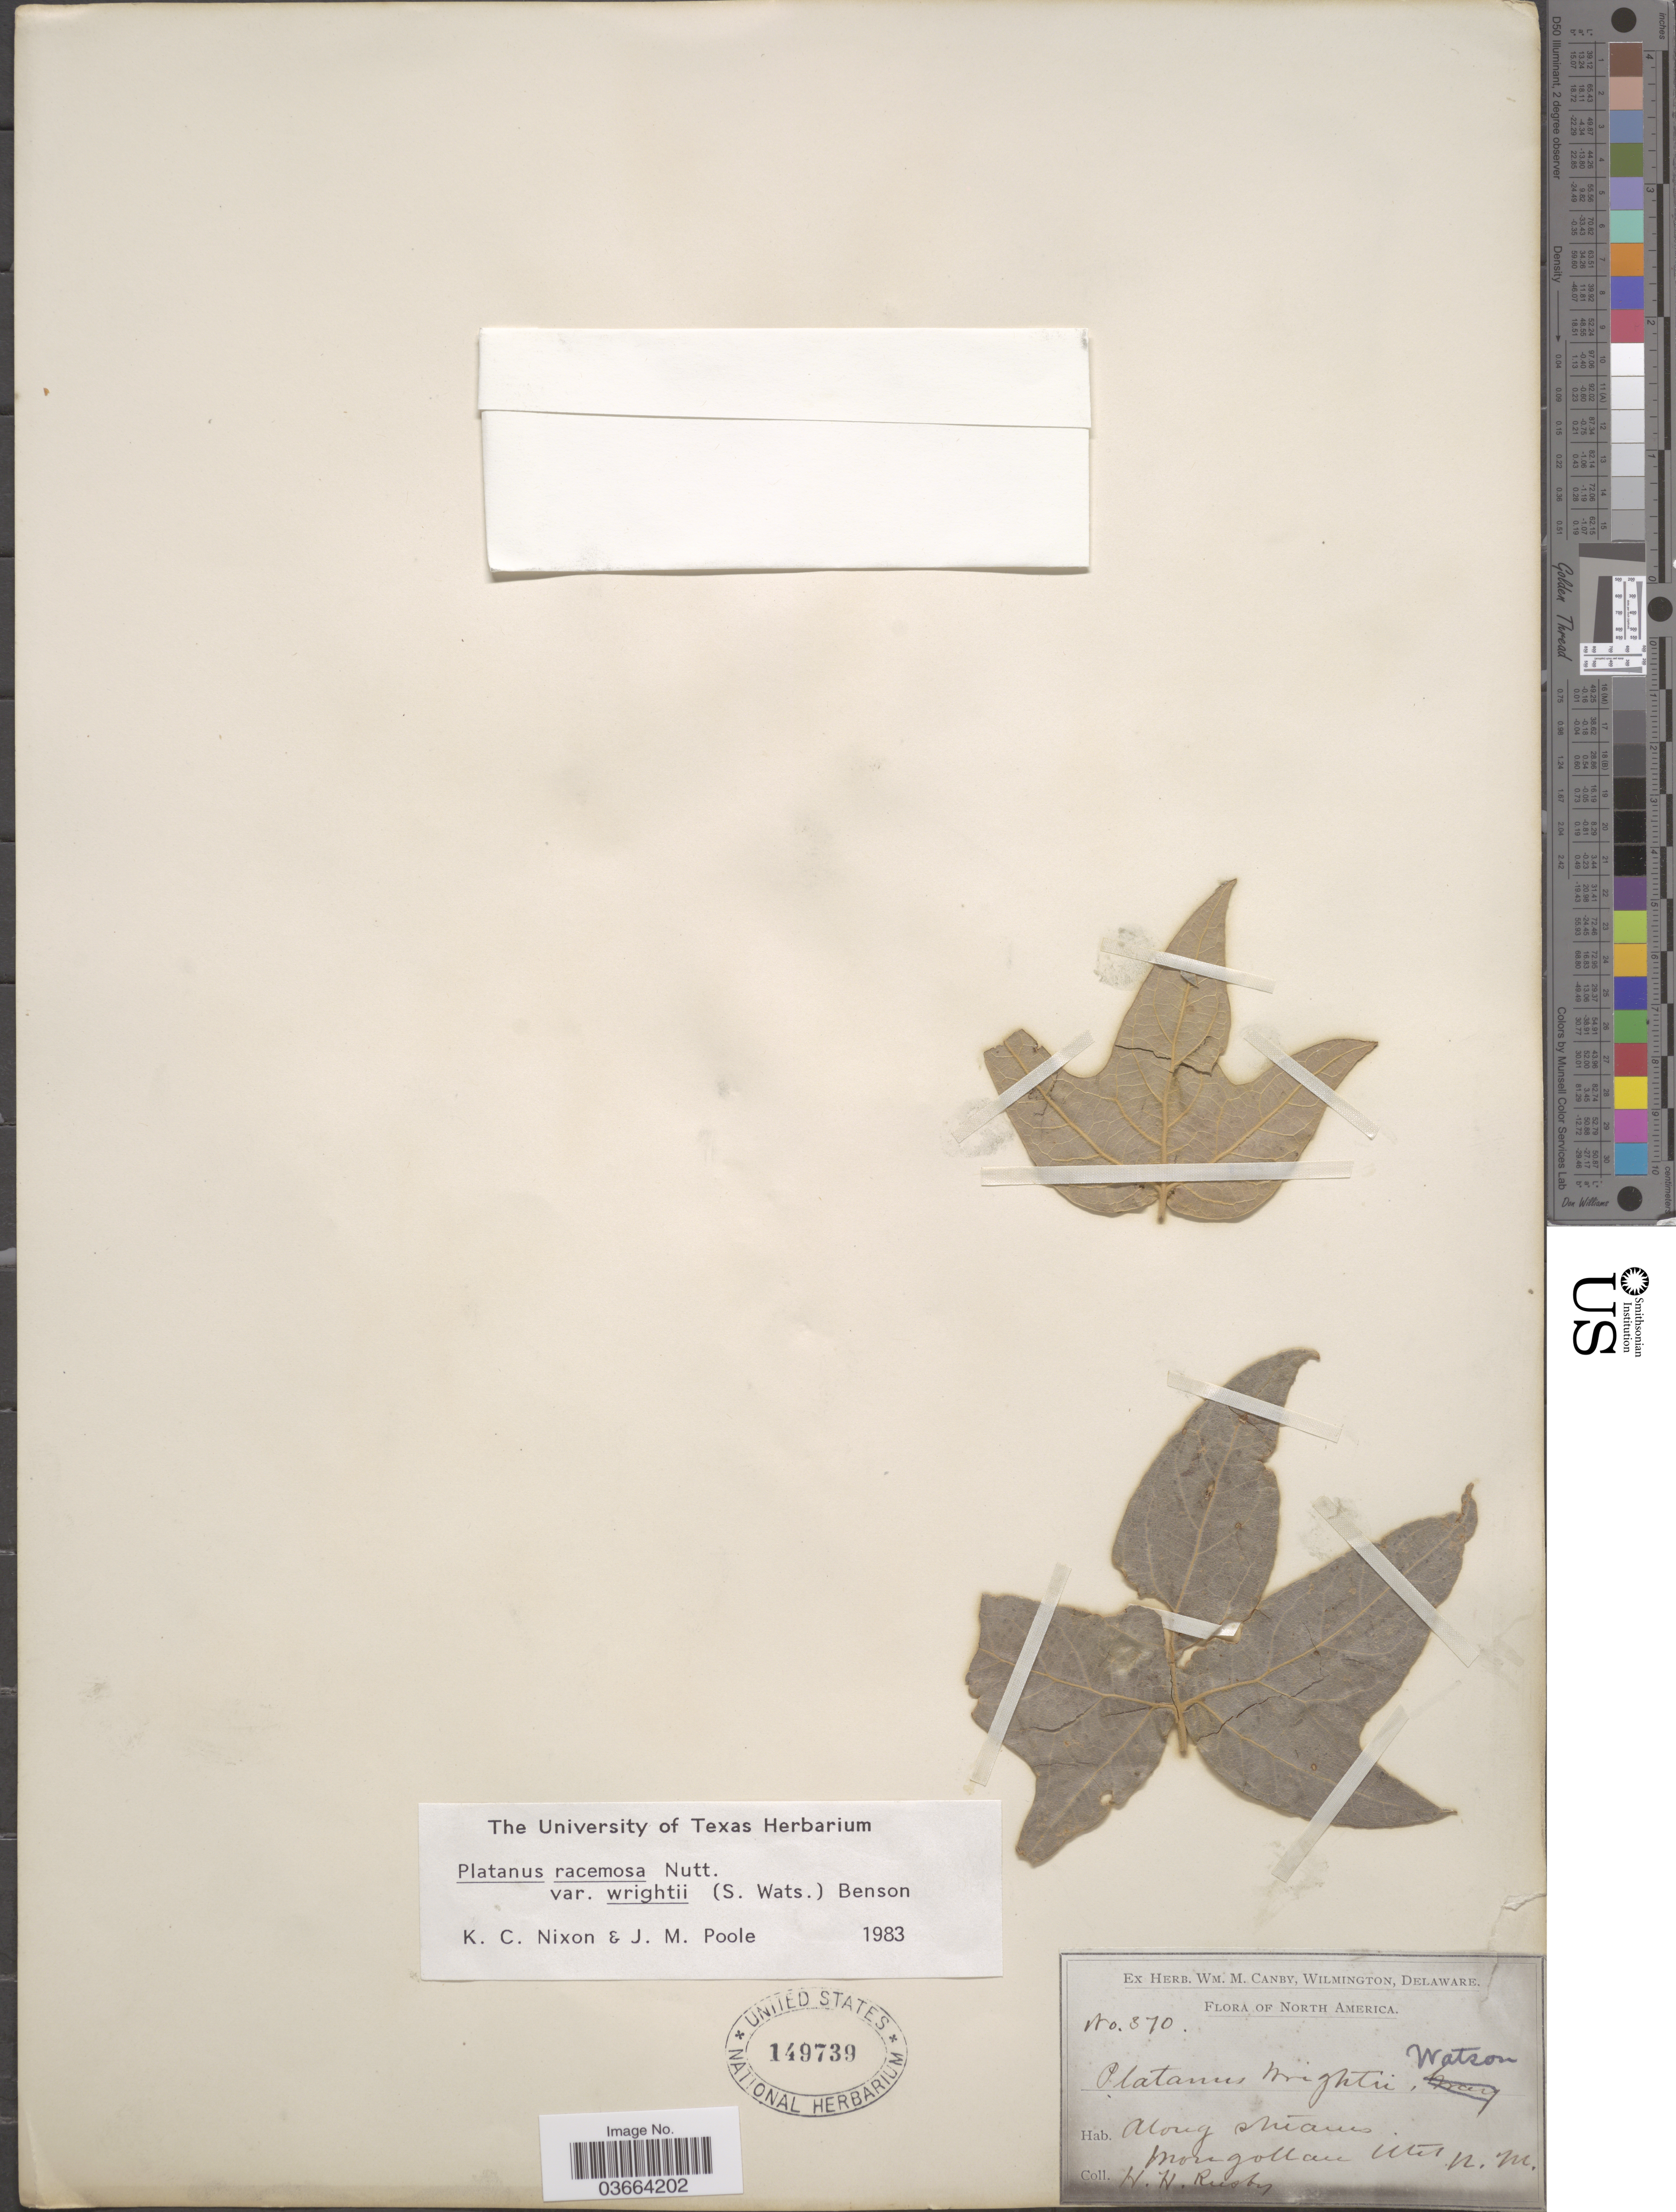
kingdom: Plantae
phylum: Tracheophyta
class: Magnoliopsida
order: Proteales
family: Platanaceae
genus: Platanus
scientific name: Platanus racemosa var. wrightii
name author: (S. Watson) L.D. Benson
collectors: H. H. Rusby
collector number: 370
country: United States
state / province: New Mexico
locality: Along streams. Mongollan Mts.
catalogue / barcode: US 149739